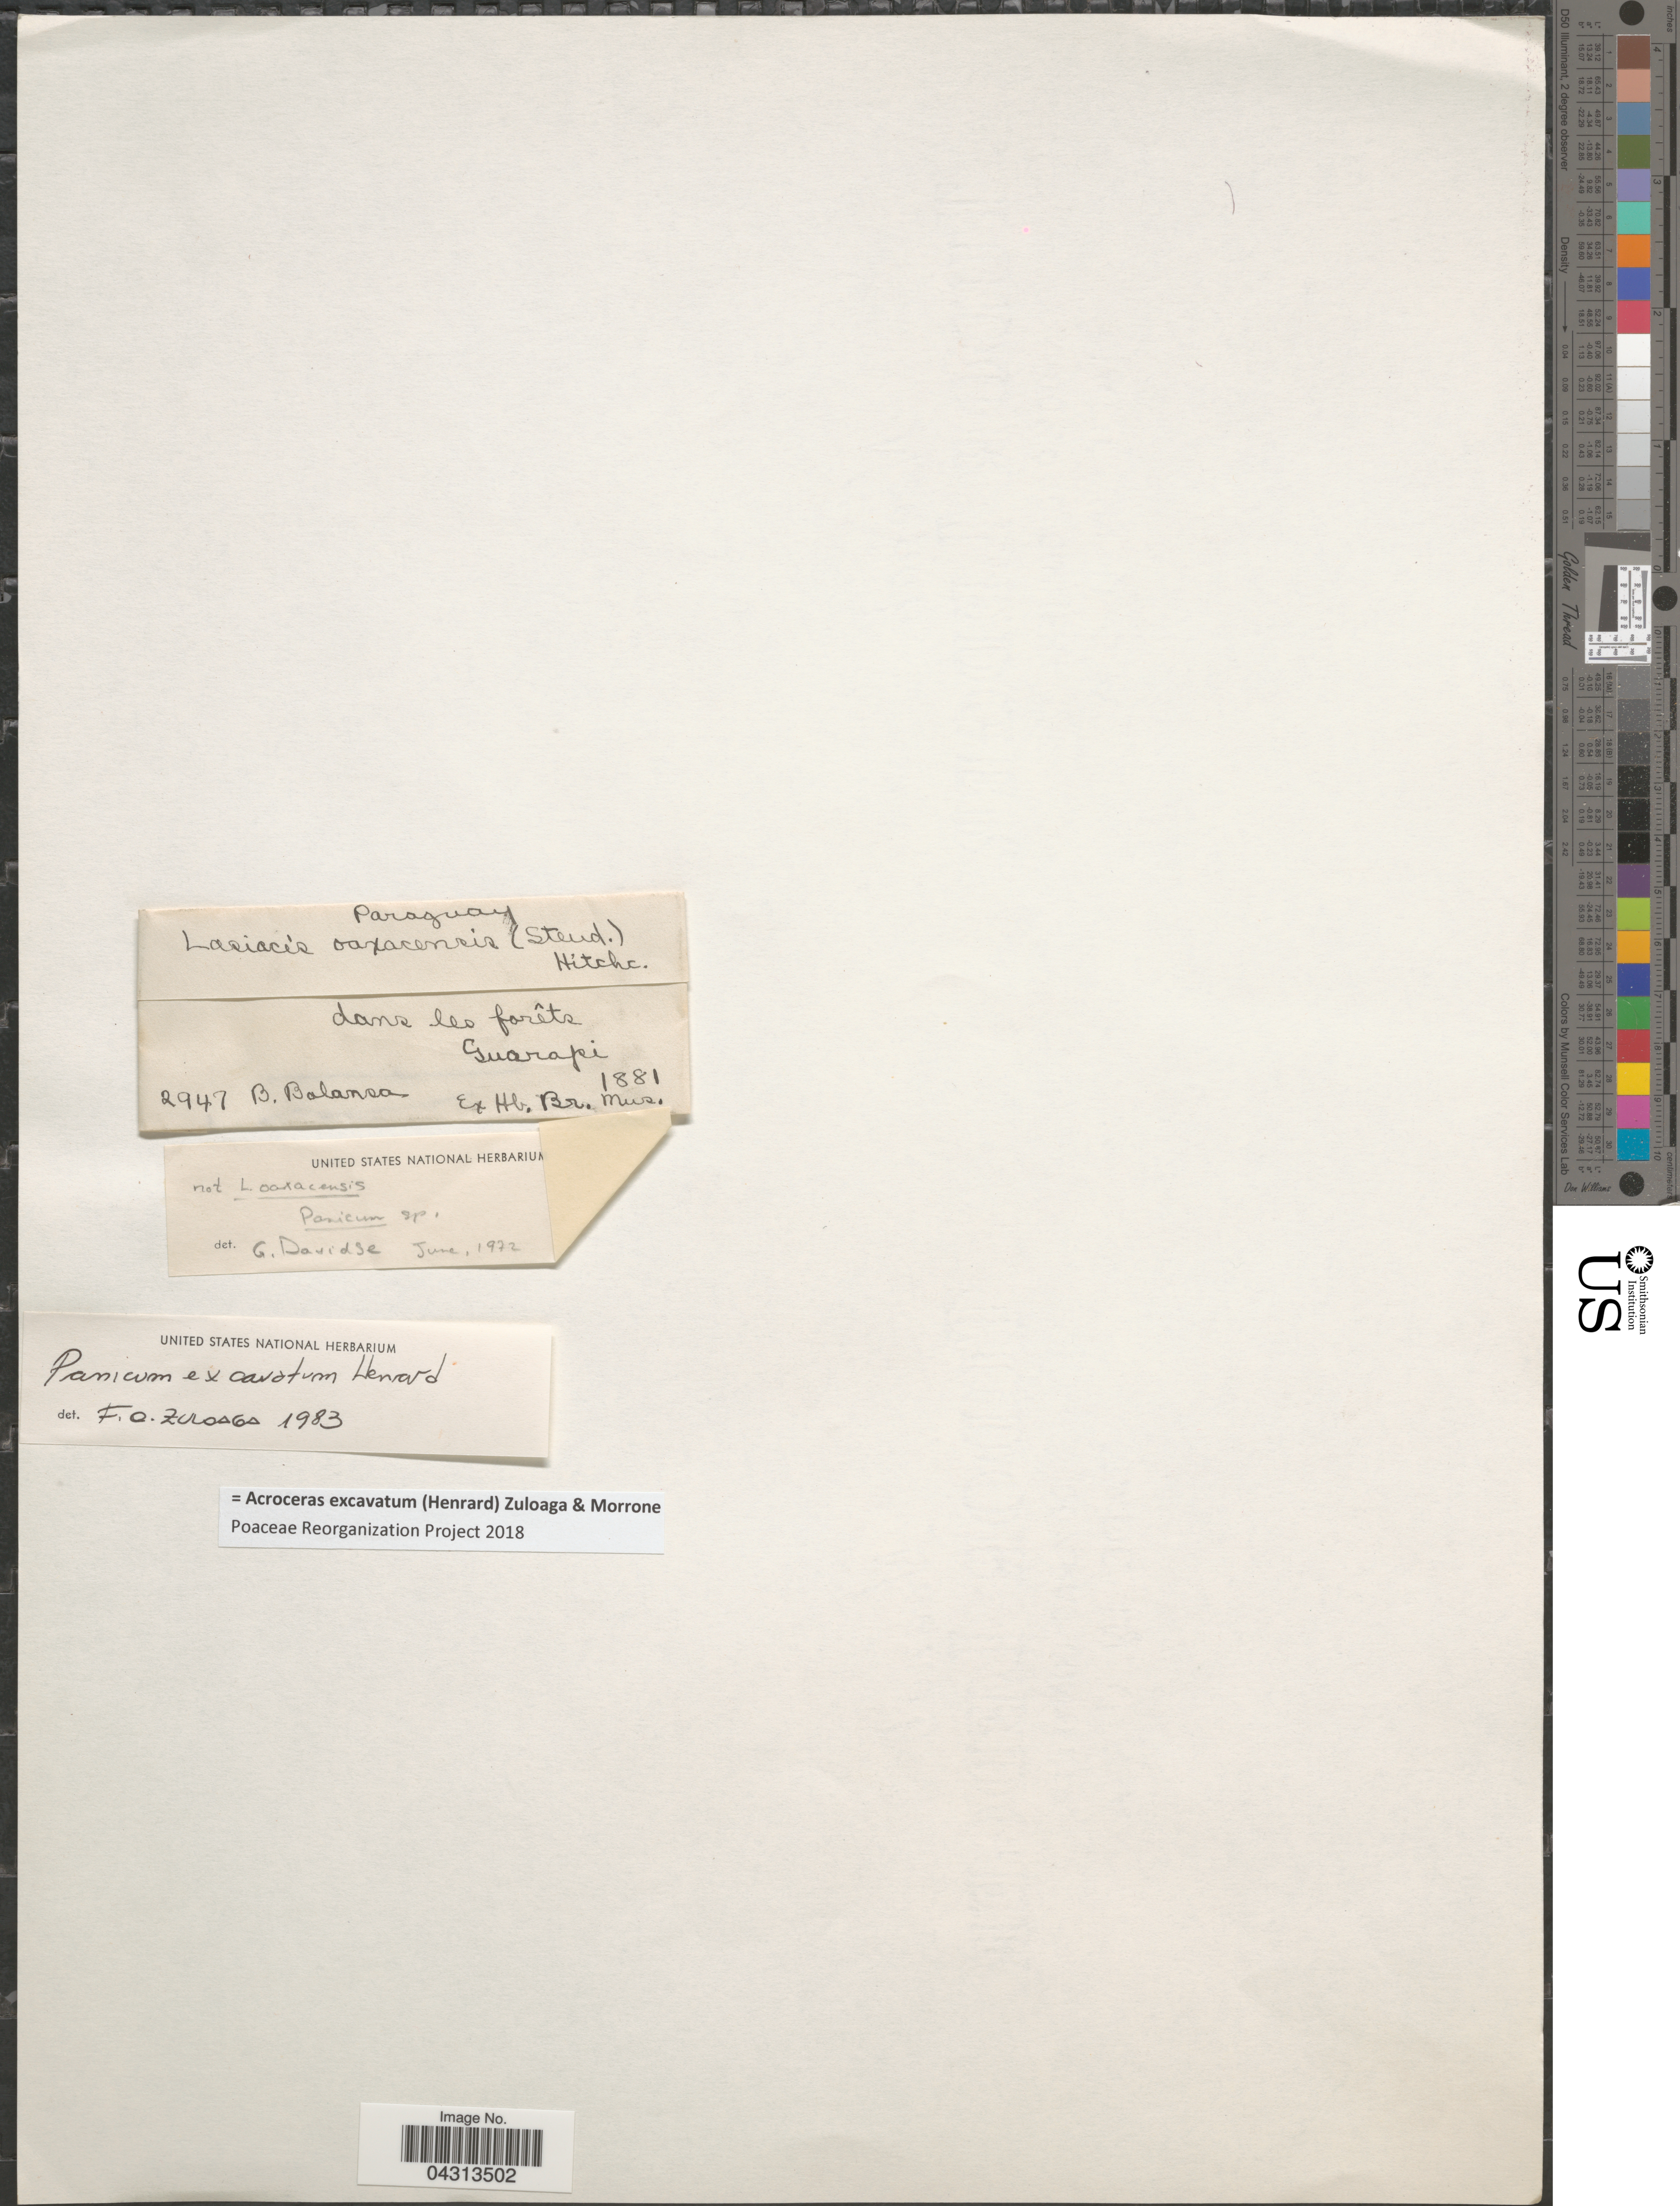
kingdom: Plantae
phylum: Tracheophyta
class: Liliopsida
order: Poales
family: Poaceae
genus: Acroceras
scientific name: Acroceras excavatum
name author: (Henr.) Zuloaga & Morrone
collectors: B. Balansa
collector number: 2947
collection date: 1881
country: Paraguay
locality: Dans les forêts Guarapi.